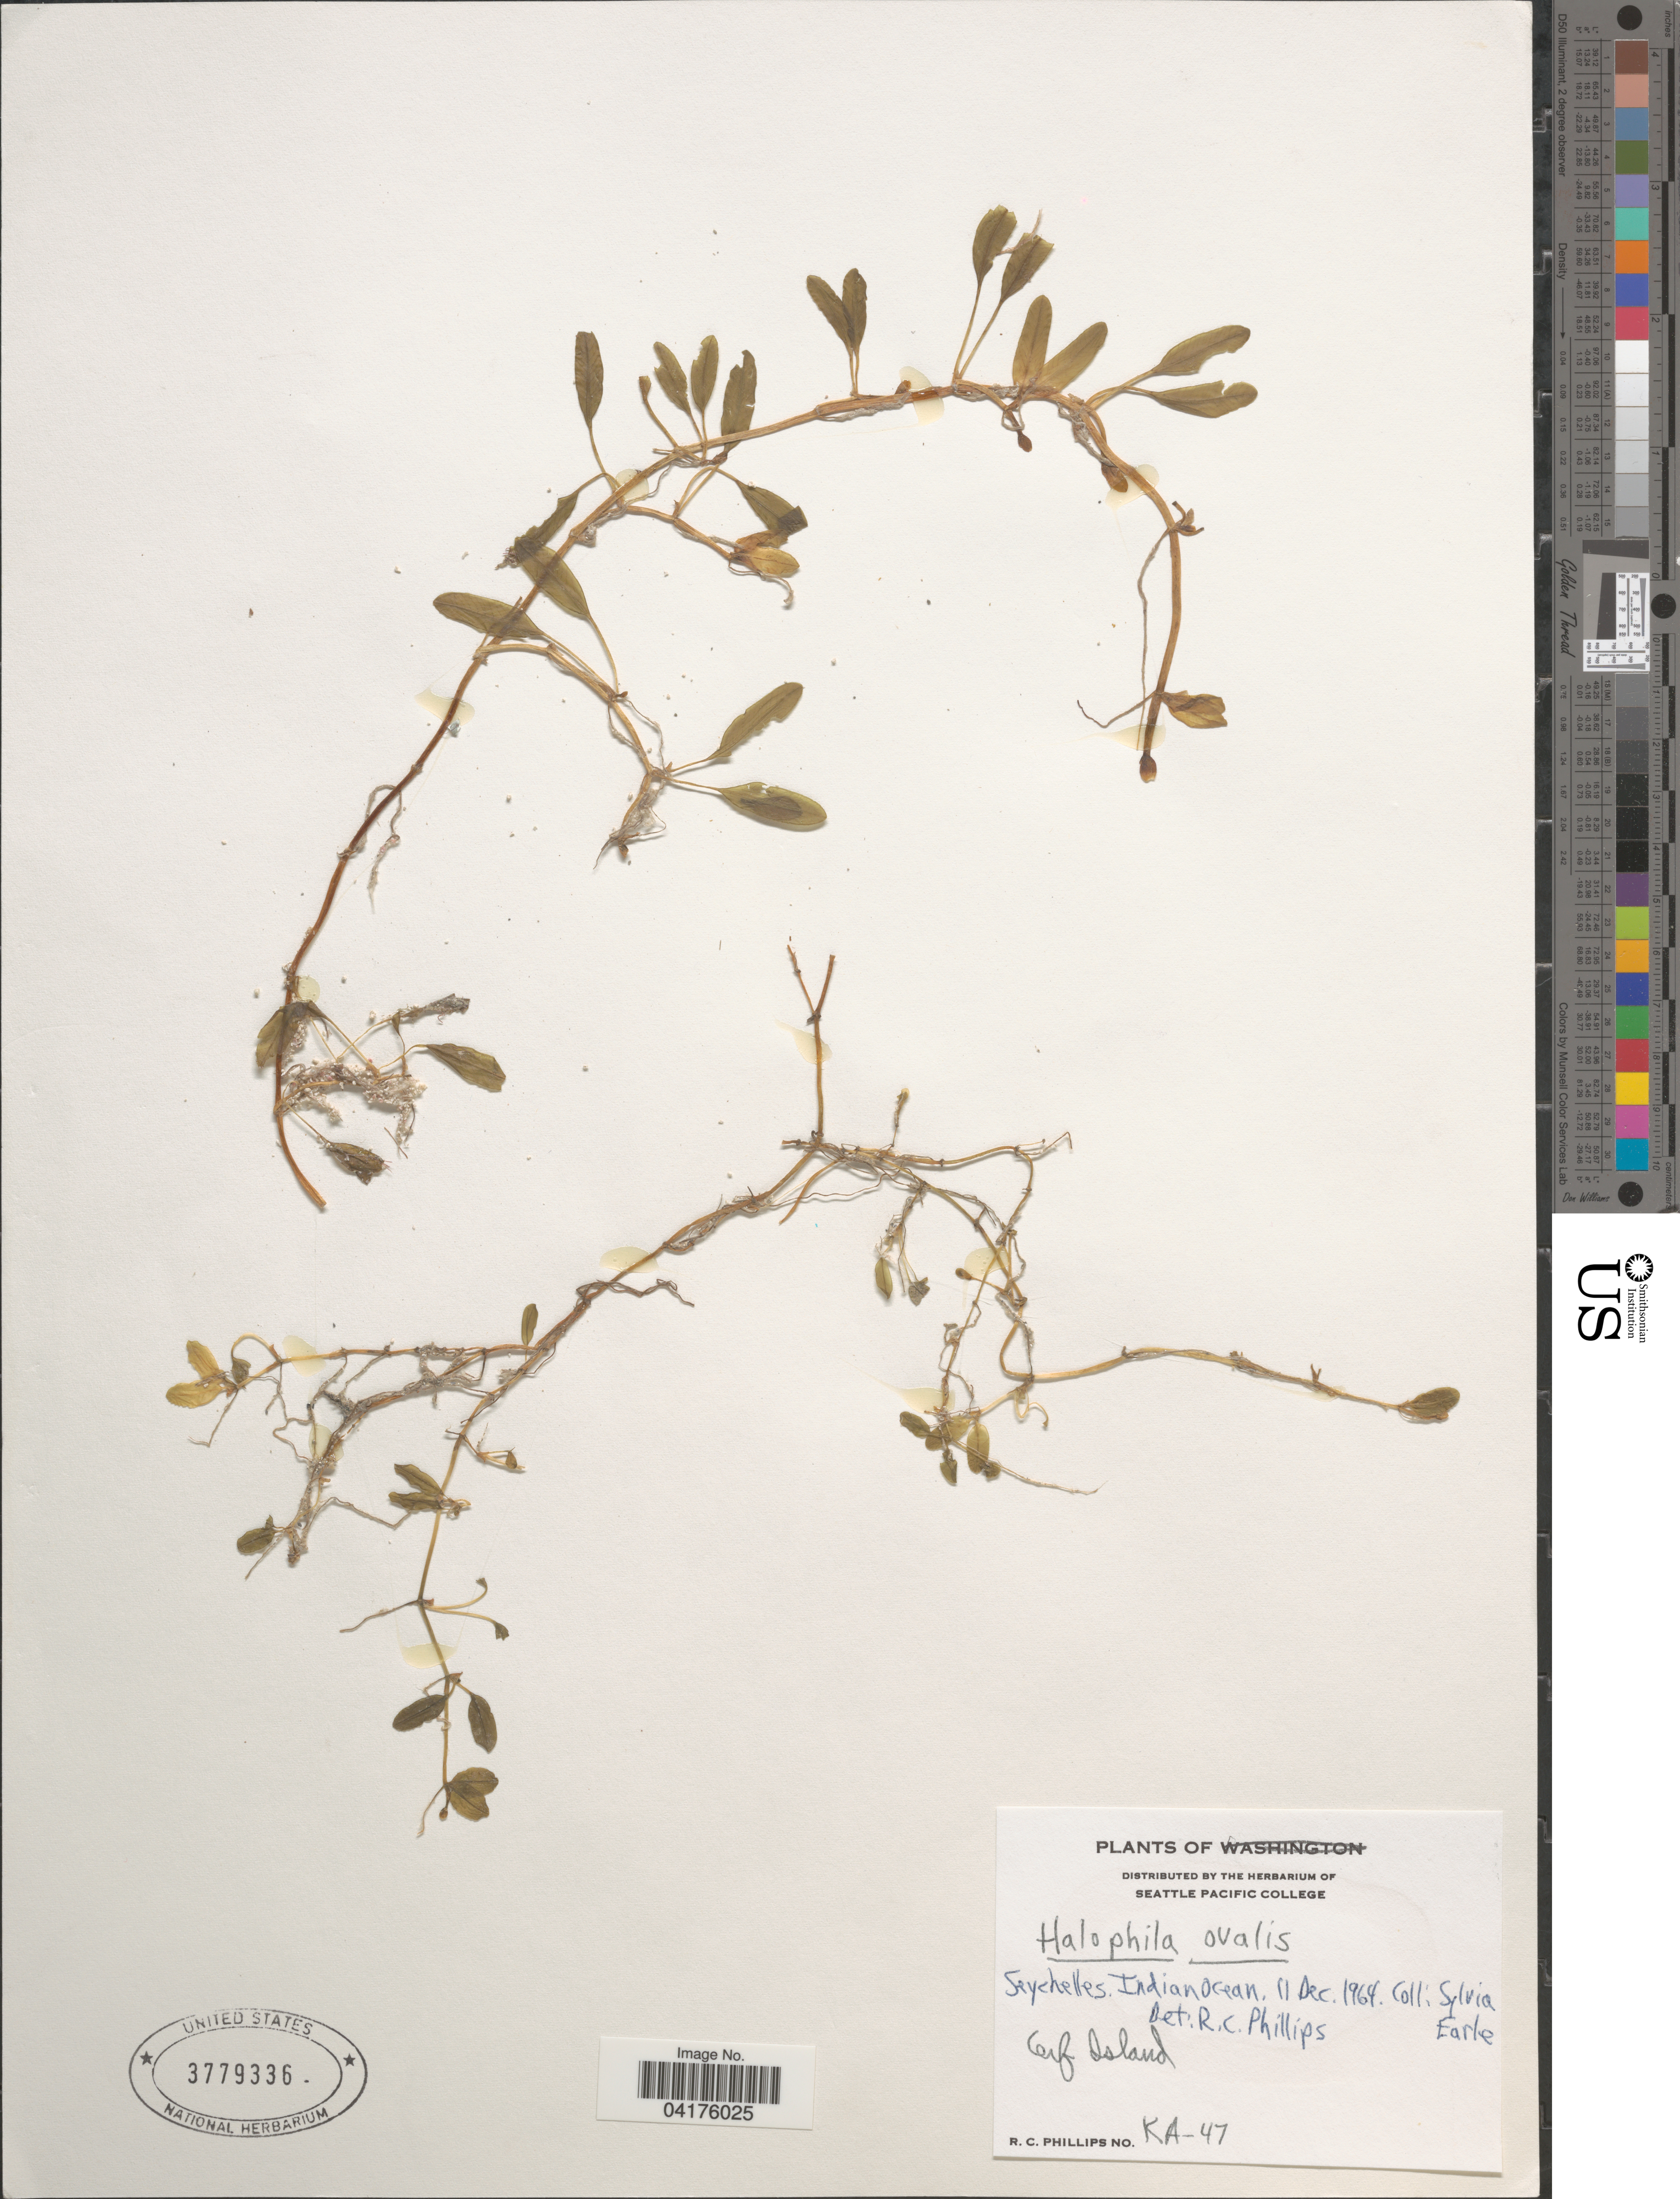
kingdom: Plantae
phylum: Tracheophyta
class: Liliopsida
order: Alismatales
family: Hydrocharitaceae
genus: Halophila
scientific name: Halophila ovalis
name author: (R. Br.) Hook. f.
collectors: S. A. Earle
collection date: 1964-12-11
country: Seychelles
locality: Cerf Island. Indian Ocean.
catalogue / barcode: US 3779336